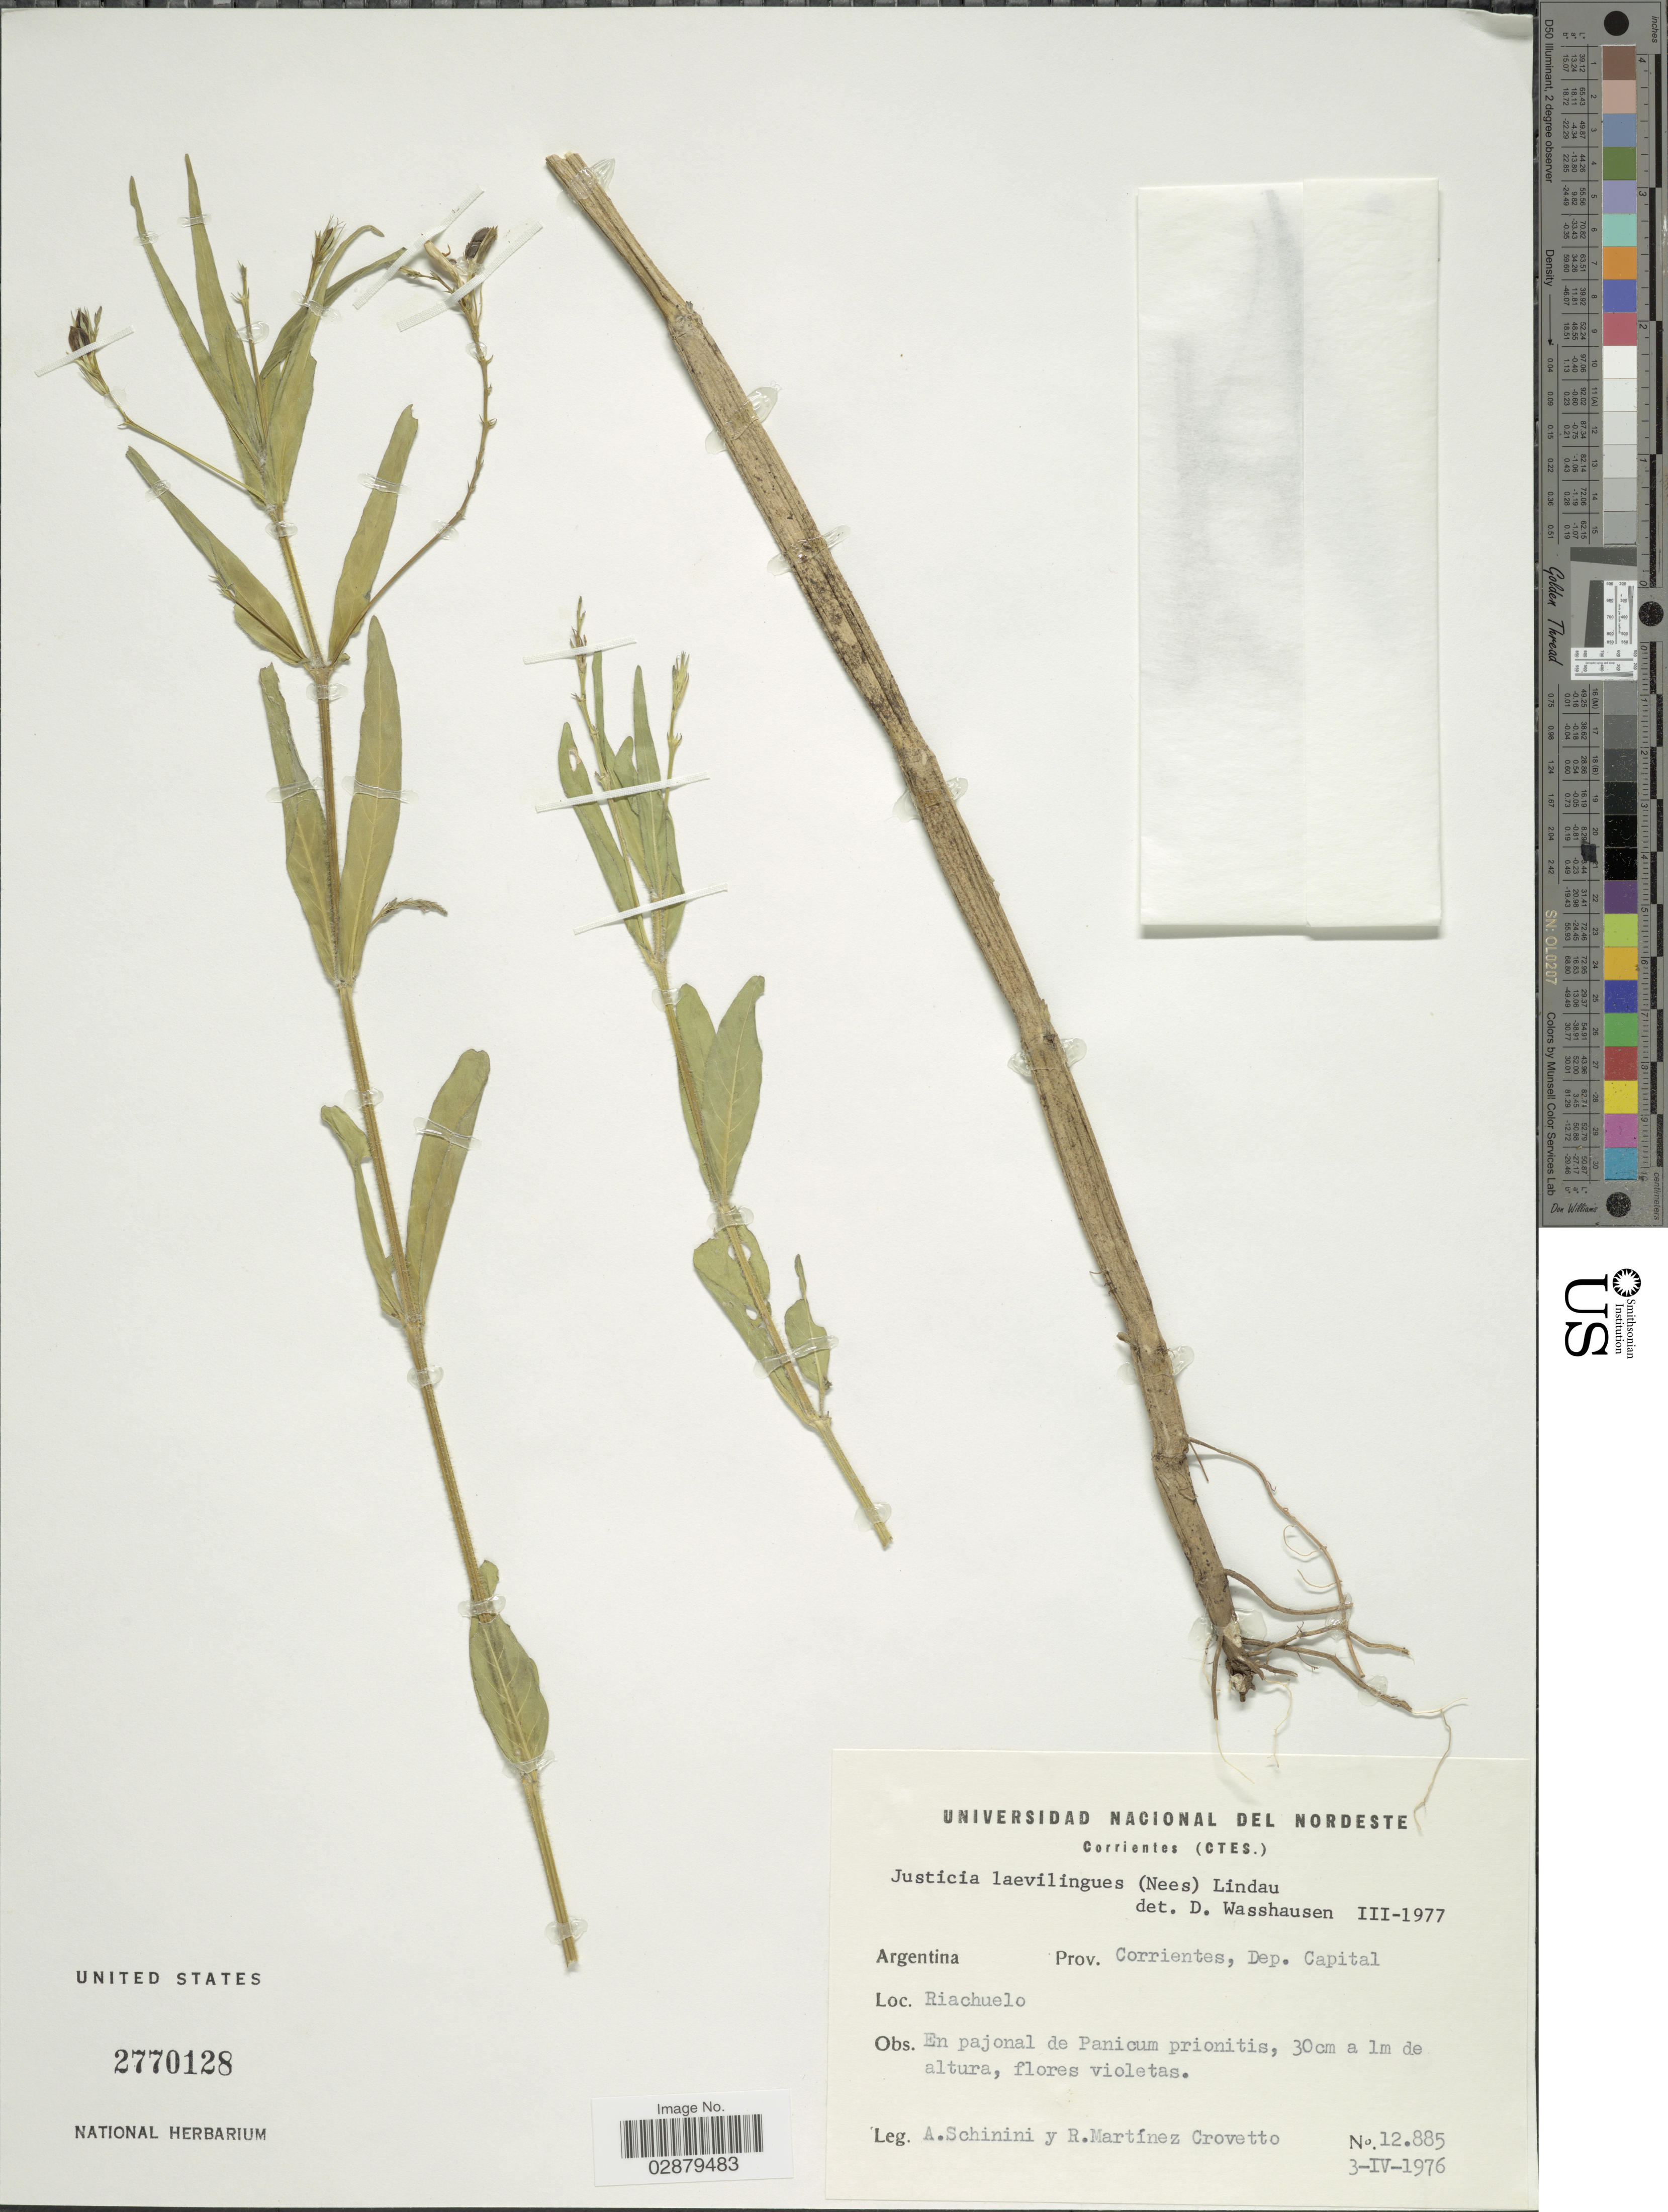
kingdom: Plantae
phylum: Tracheophyta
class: Magnoliopsida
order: Lamiales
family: Acanthaceae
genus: Justicia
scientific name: Justicia laevilinguis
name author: (Nees) Lindau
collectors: A. Schinini & R. Martinez Crovetto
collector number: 12885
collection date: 1976-04-03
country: Argentina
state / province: Corrientes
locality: Dep. Capital. Riachuelo.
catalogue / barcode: US 2770128